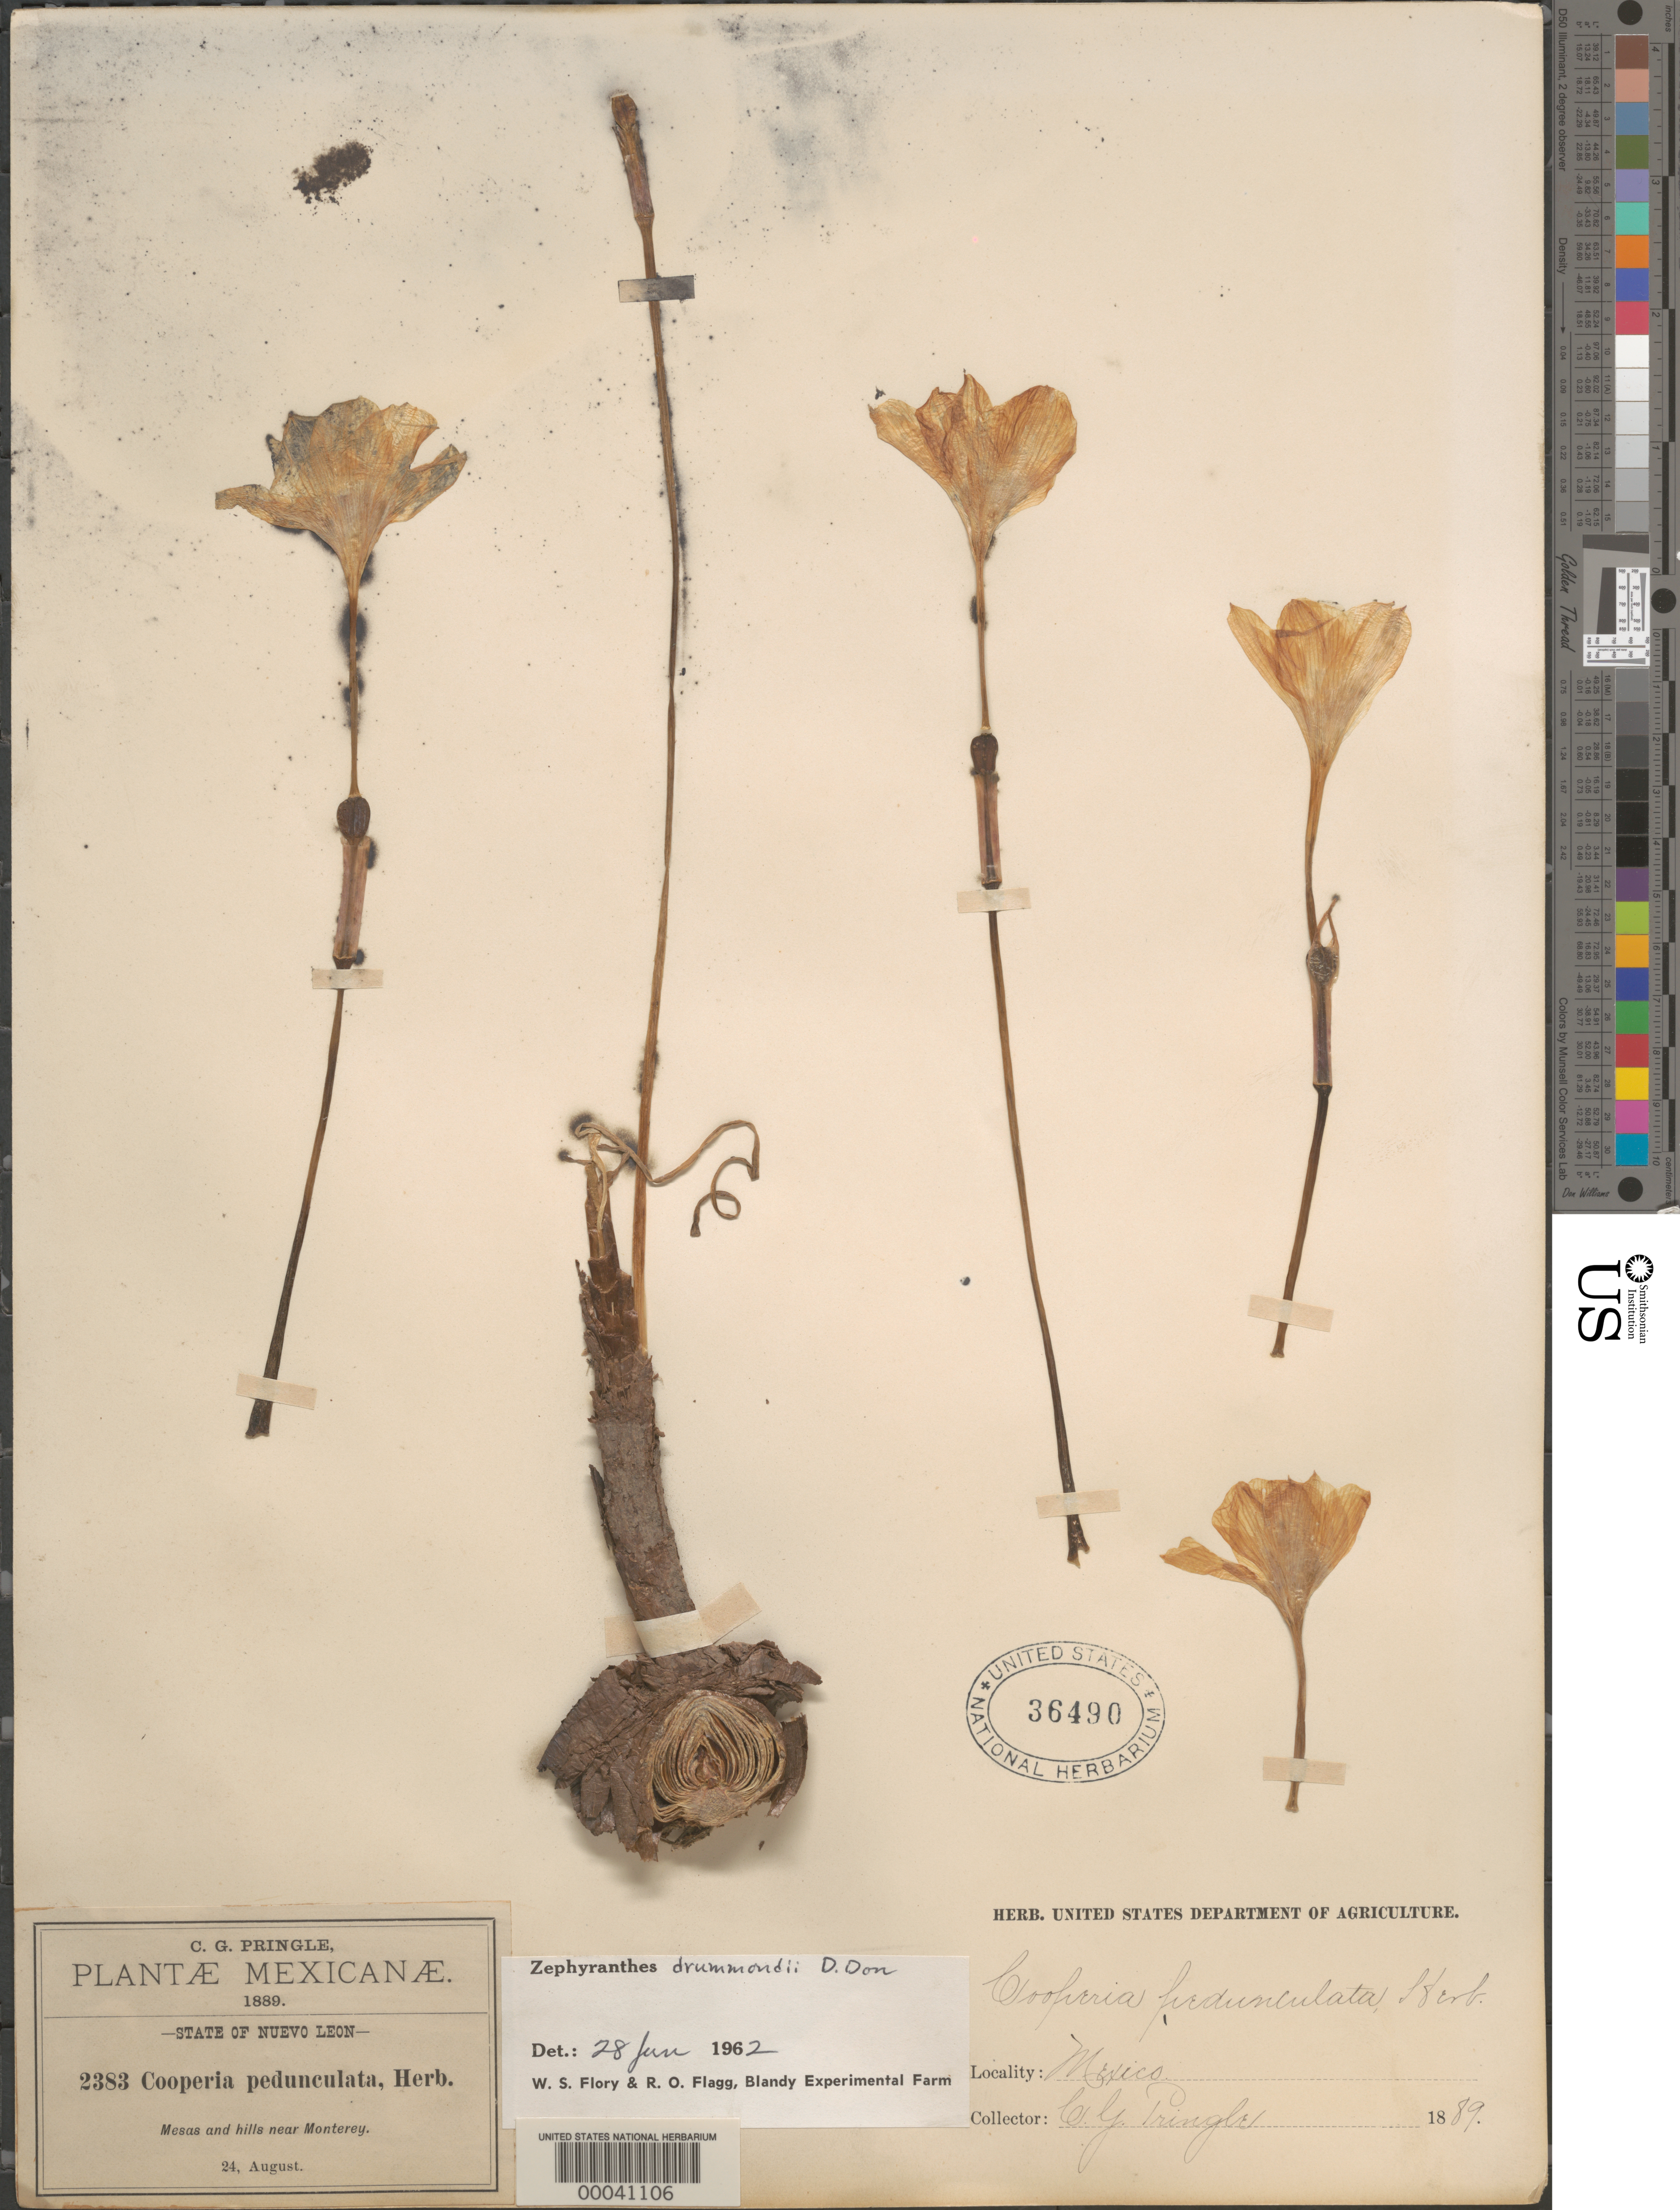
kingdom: Plantae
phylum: Tracheophyta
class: Liliopsida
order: Asparagales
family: Amaryllidaceae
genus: Zephyranthes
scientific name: Zephyranthes drummondii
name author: D. Don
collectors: C. G. Pringle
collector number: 2383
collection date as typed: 24 Aug 1889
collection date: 1889-08-24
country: Mexico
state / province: Nuevo León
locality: Near Monterrey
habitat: Mesas and hills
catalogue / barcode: US 36490